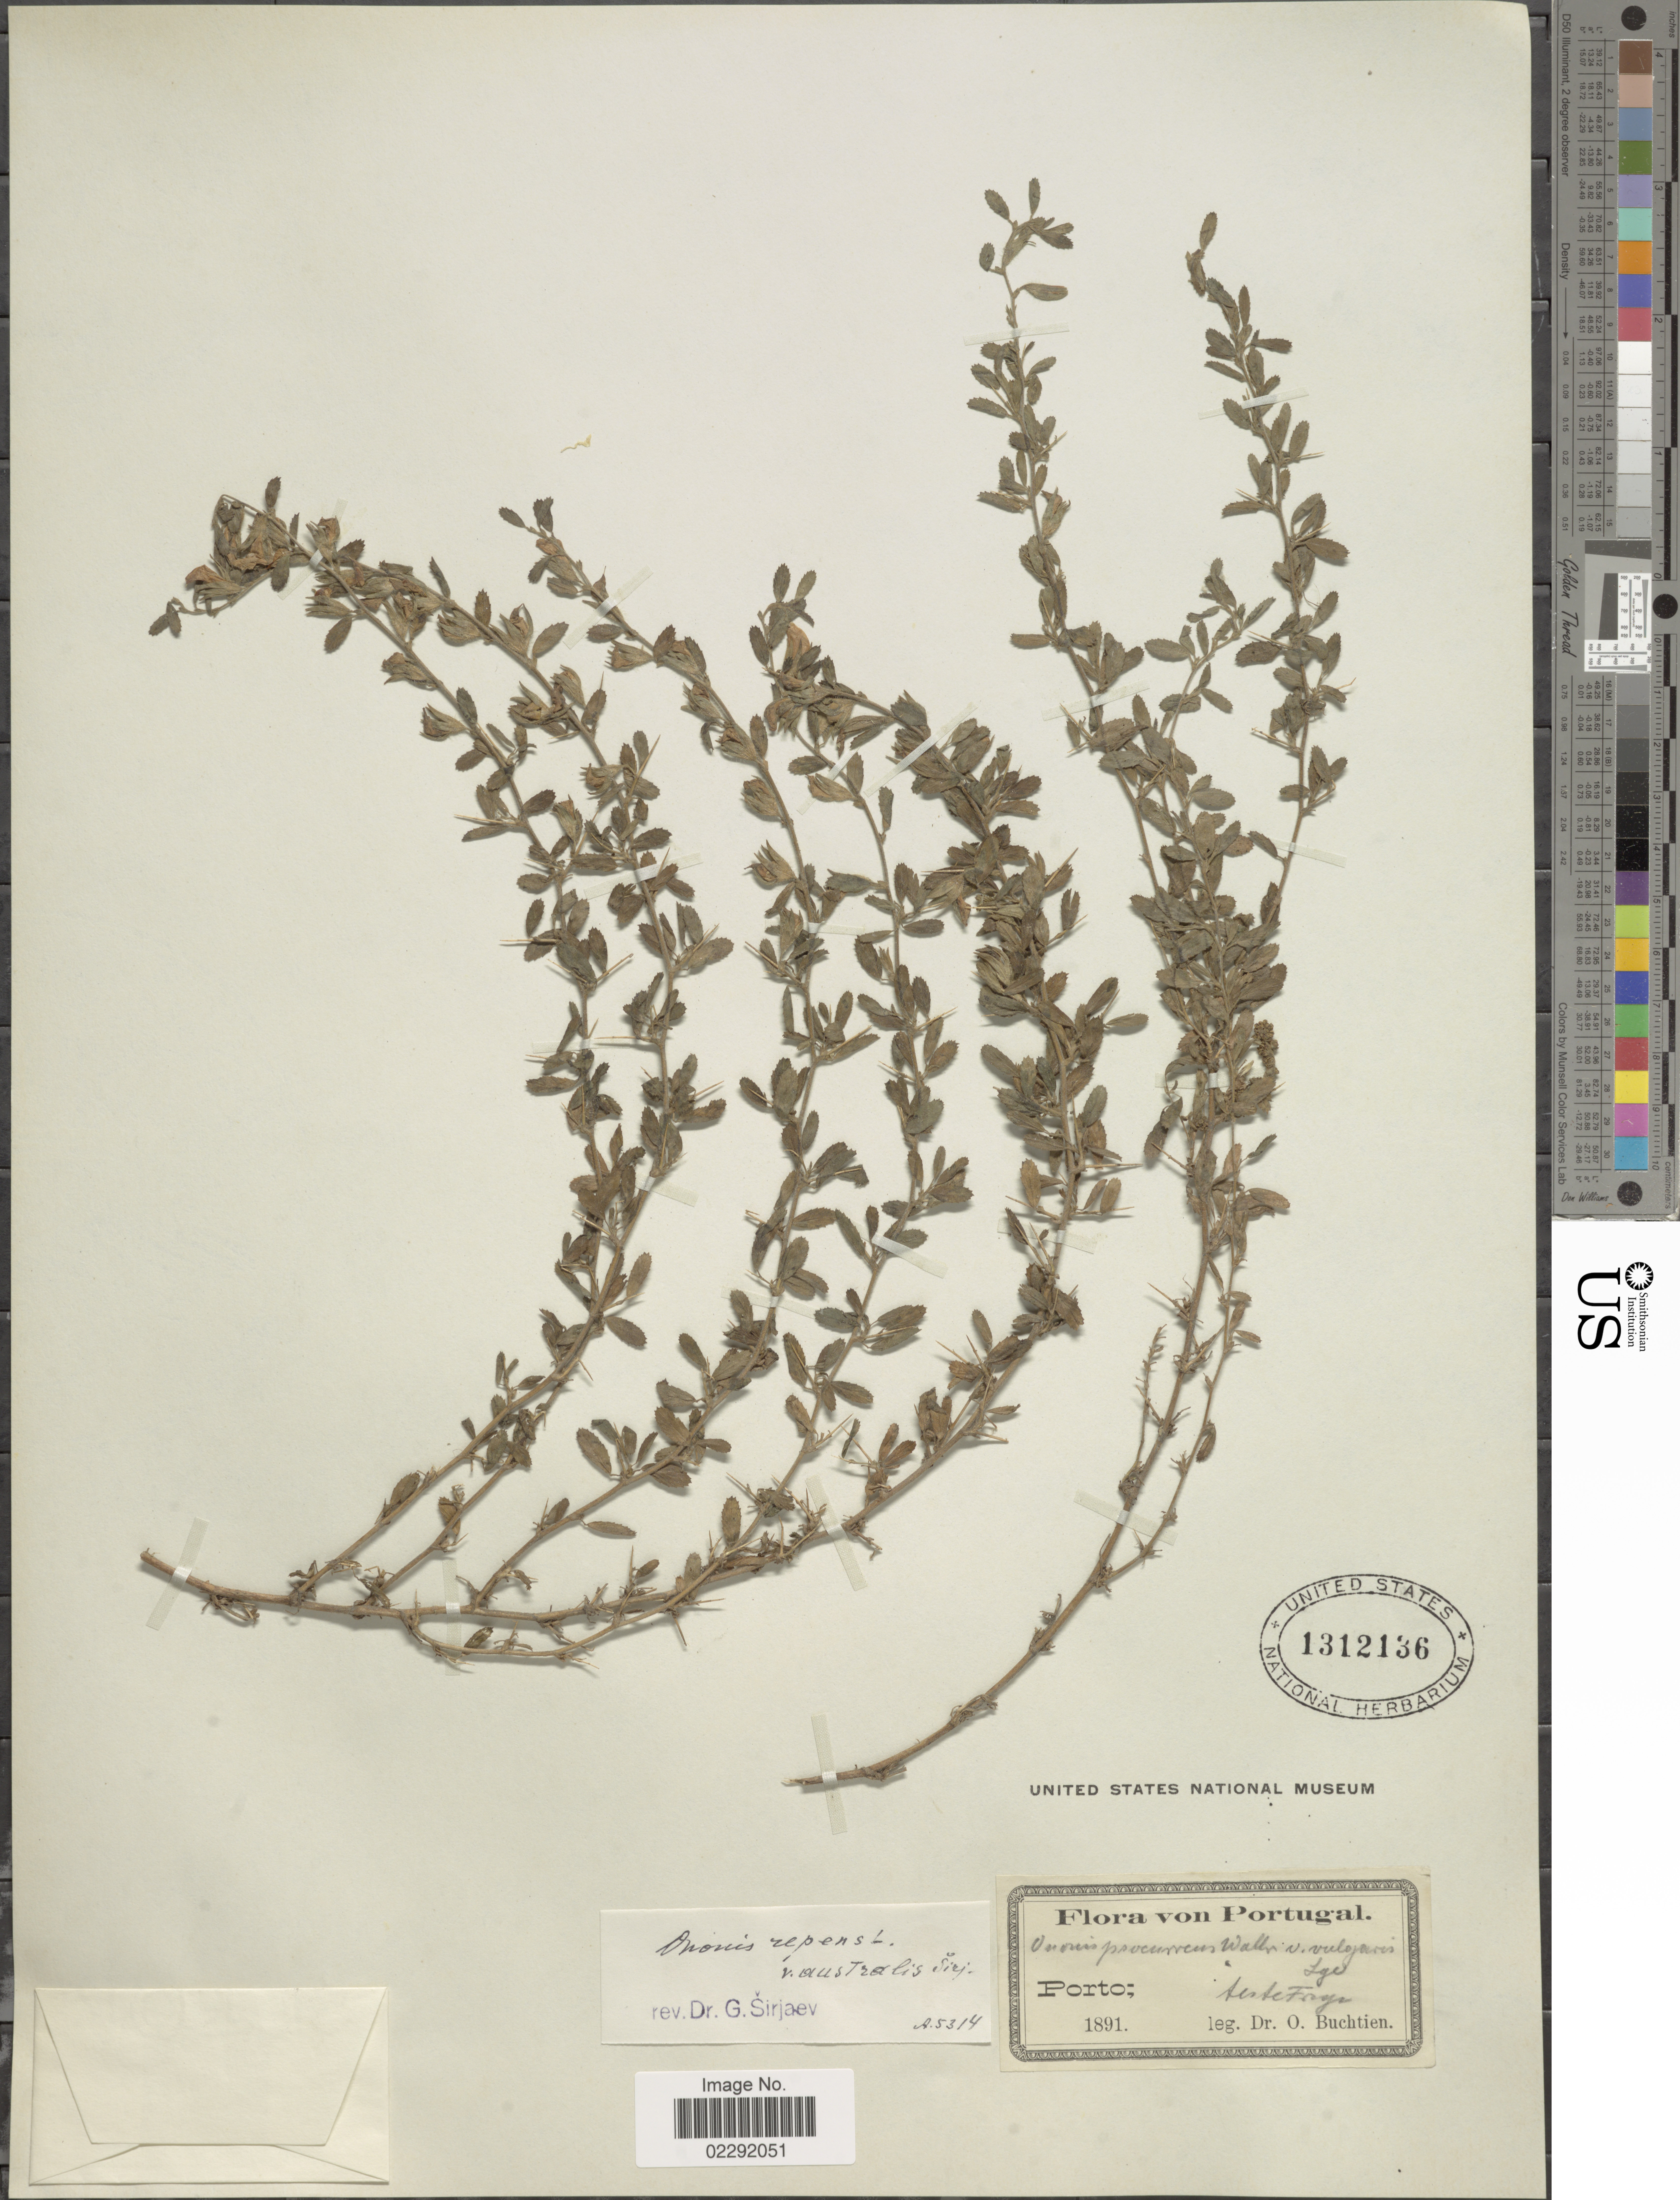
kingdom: Plantae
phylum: Tracheophyta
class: Magnoliopsida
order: Fabales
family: Fabaceae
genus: Ononis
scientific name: Ononis repens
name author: L.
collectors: O. Buchtien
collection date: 1891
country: Portugal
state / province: Porto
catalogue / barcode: US 1312136